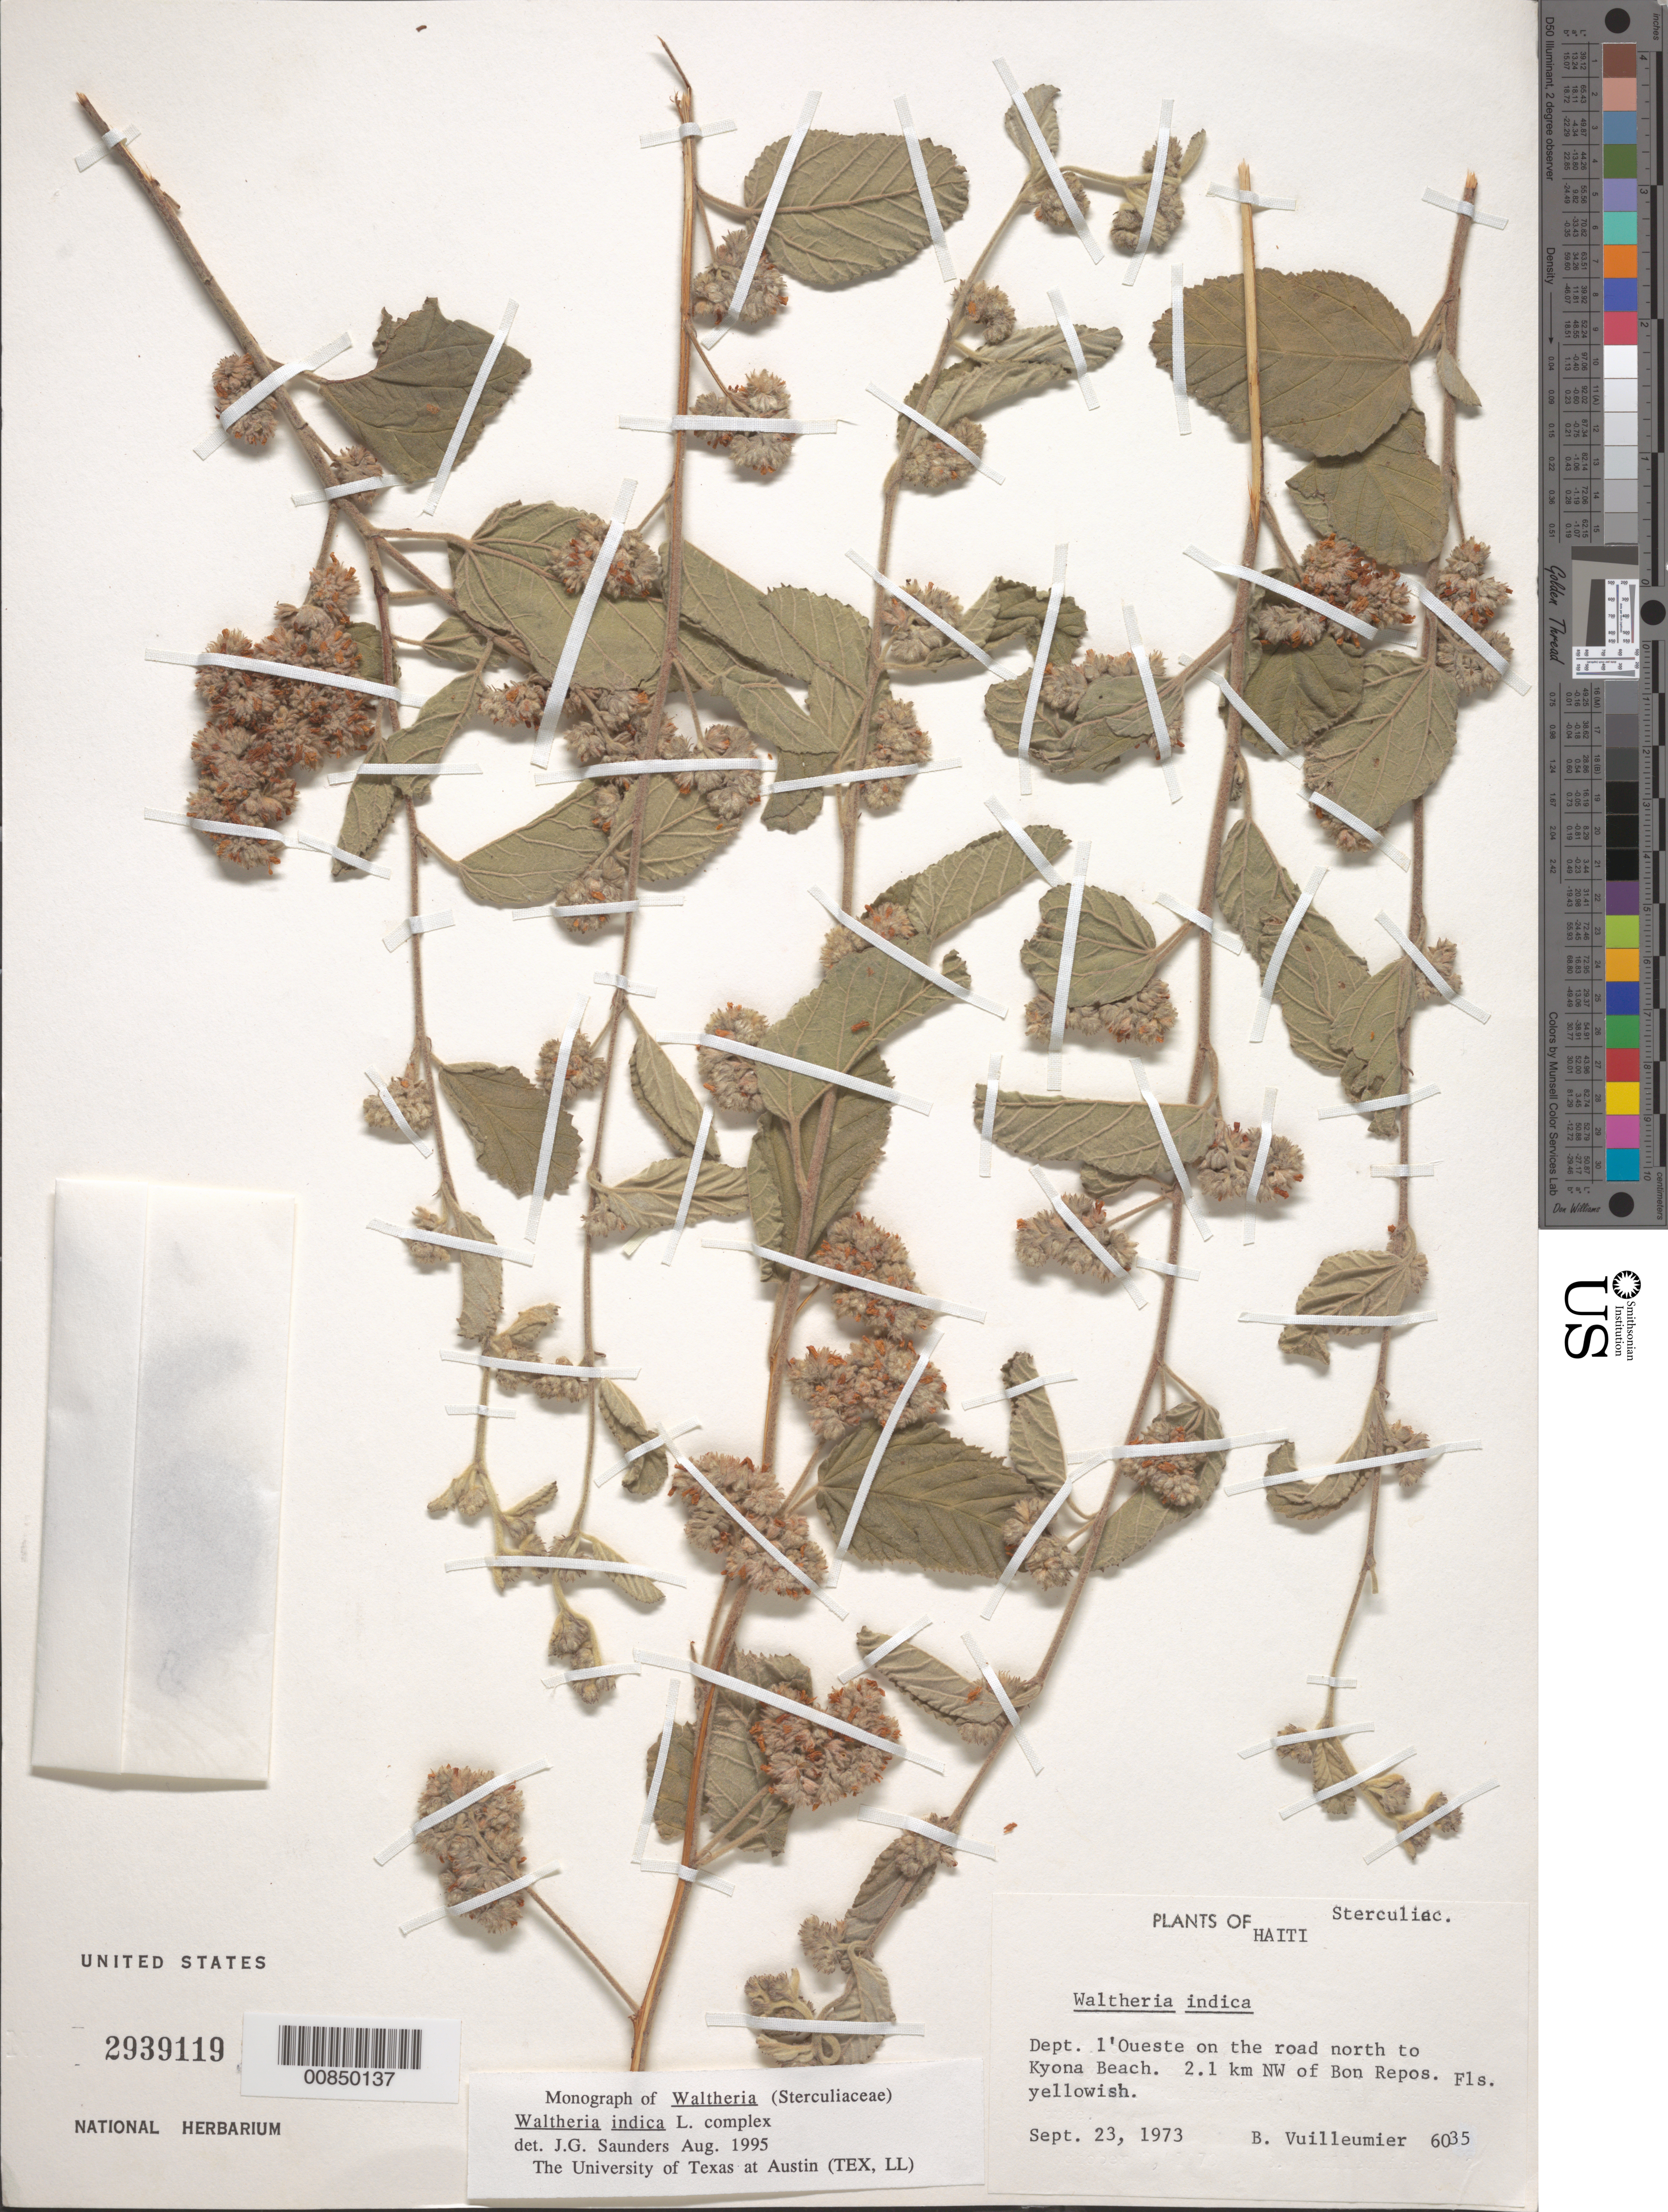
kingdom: Plantae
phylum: Tracheophyta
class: Magnoliopsida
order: Malvales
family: Malvaceae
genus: Waltheria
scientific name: Waltheria indica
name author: L.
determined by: Saunders, J. G.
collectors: B. Vuilleumier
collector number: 6035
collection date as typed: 23 Seo 1973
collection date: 1973-09-23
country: Haiti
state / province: Ouest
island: Hispaniola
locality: Road N to Kyona Beach, 2.1 km NW of Bon Repos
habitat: On road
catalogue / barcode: US 2939119